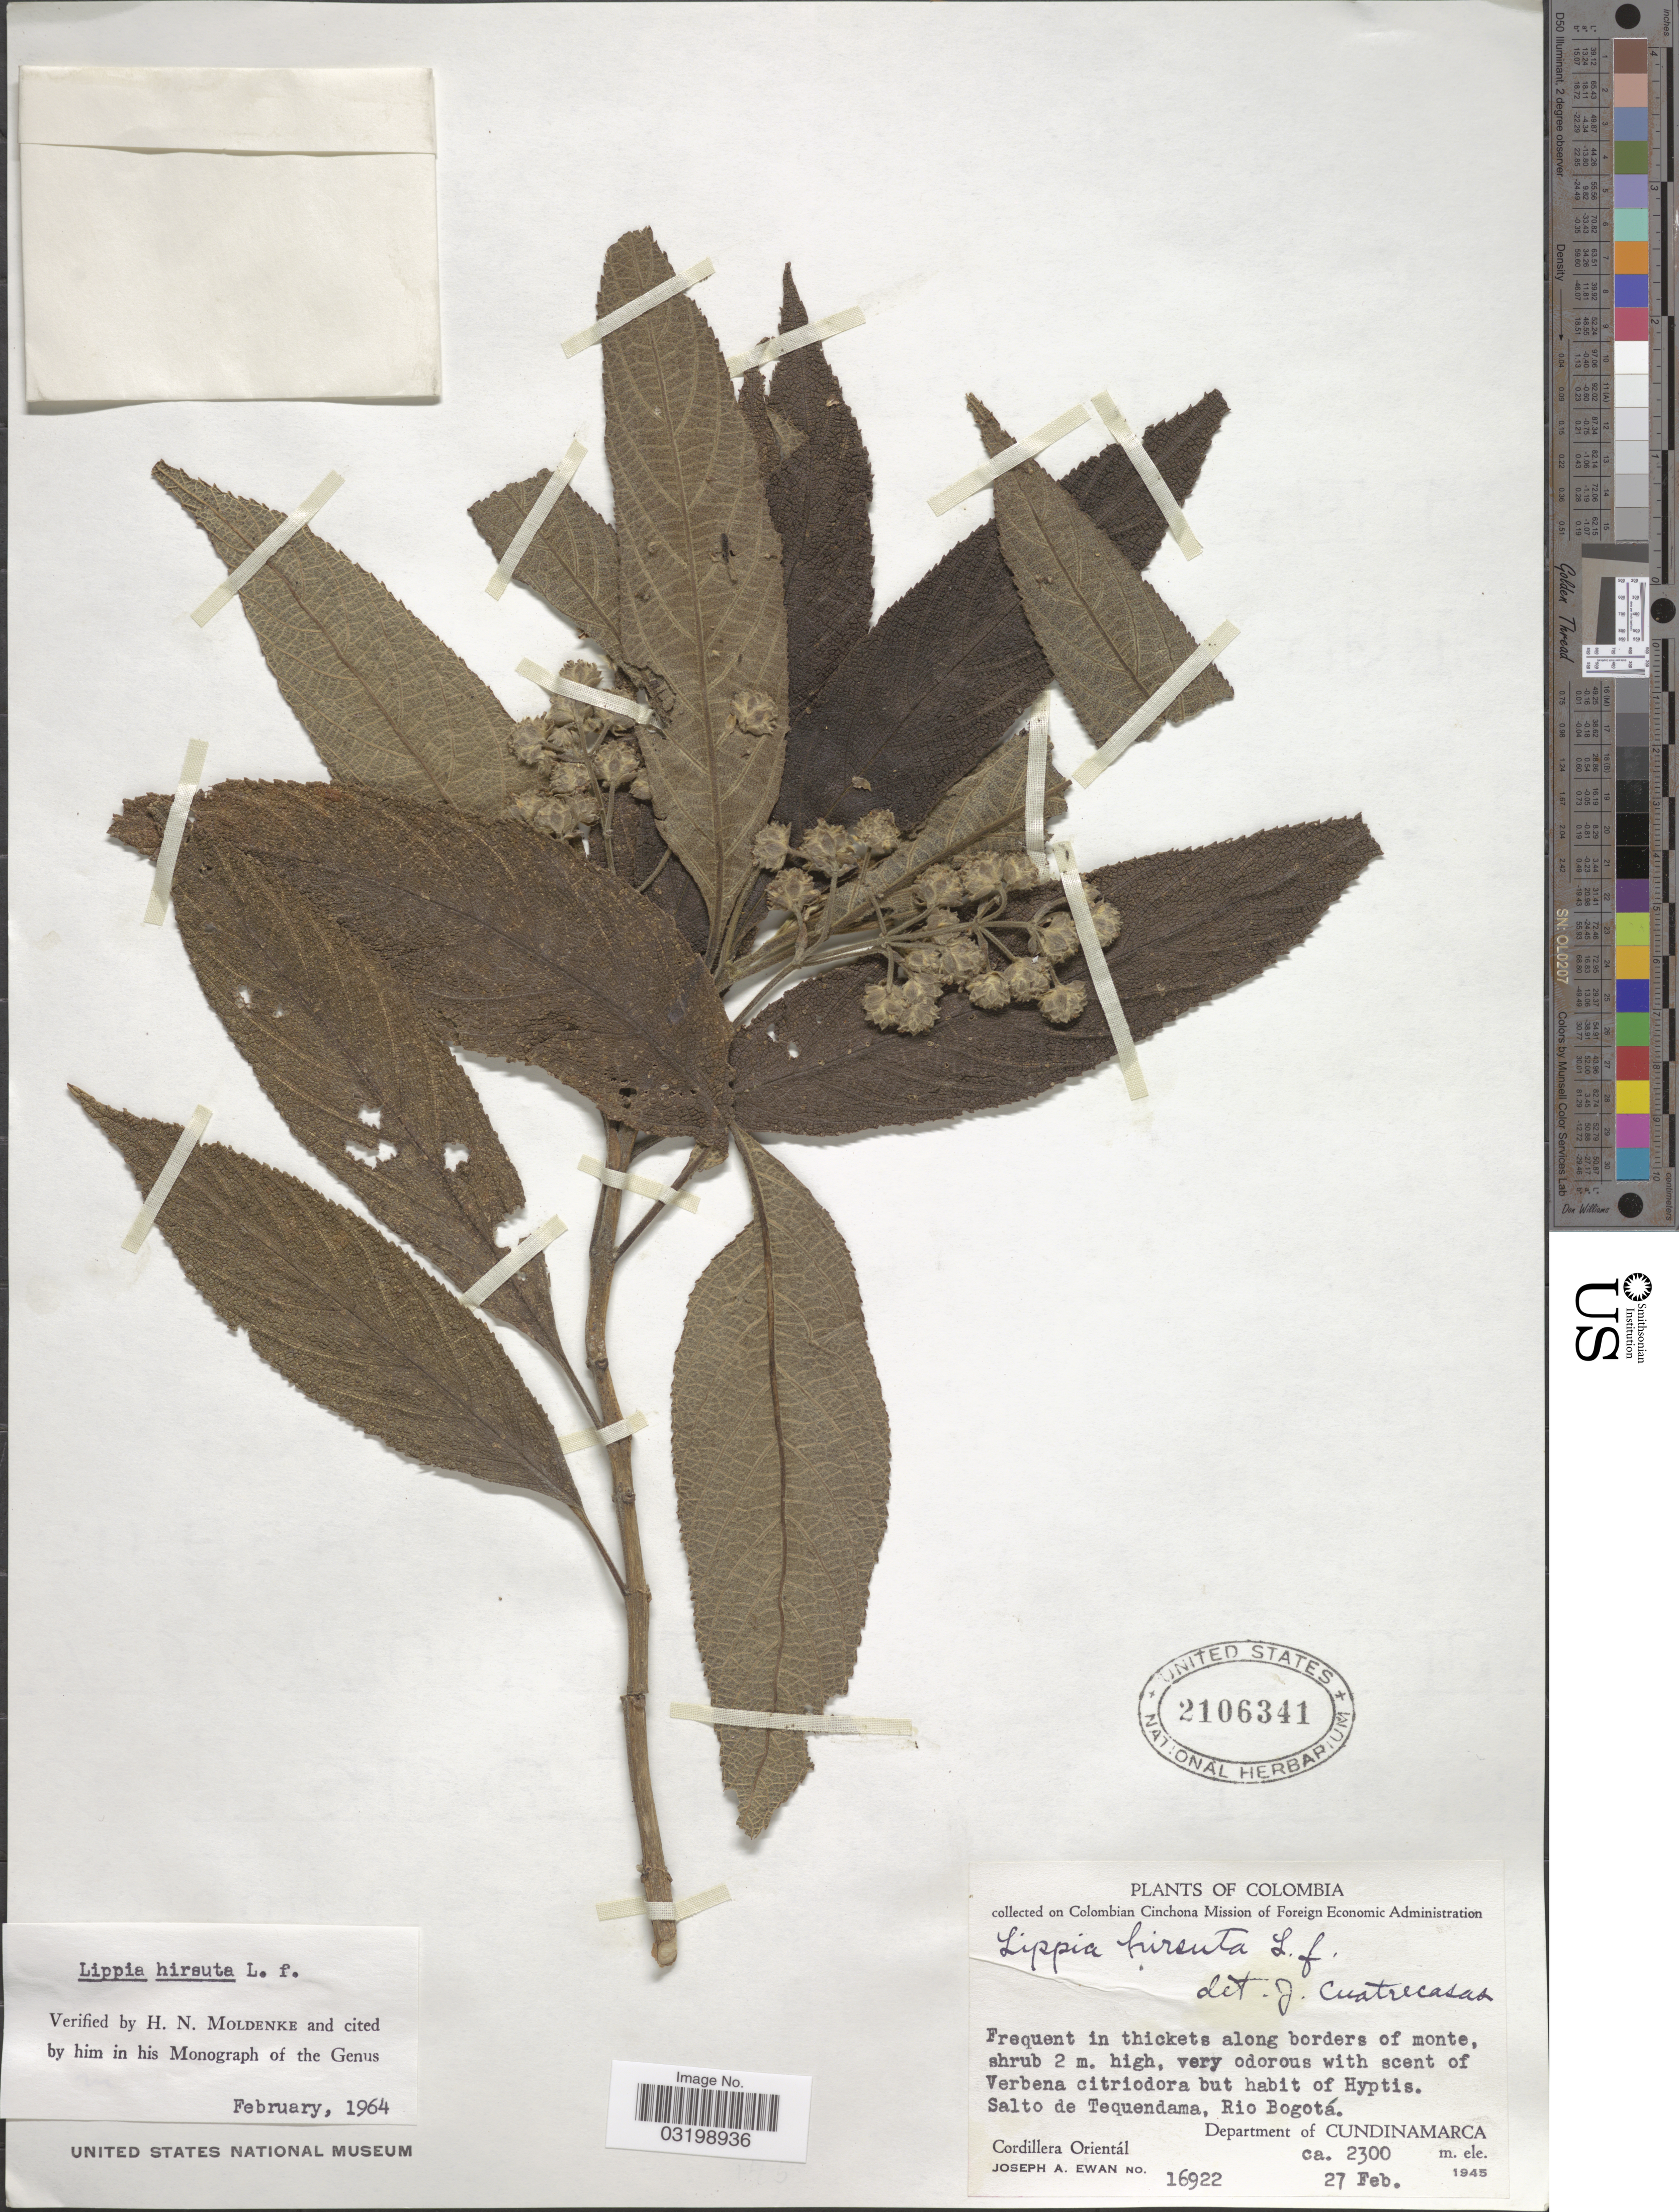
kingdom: Plantae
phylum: Tracheophyta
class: Magnoliopsida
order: Lamiales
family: Verbenaceae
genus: Lippia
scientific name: Lippia hirsuta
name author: L. f.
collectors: J. A. Ewan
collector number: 16922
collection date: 1945-02-27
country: Colombia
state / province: Cundinamarca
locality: Salto de Tequendama, Rio Bogotá. Department of Cundinamarca.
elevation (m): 2300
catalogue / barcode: US 2106341